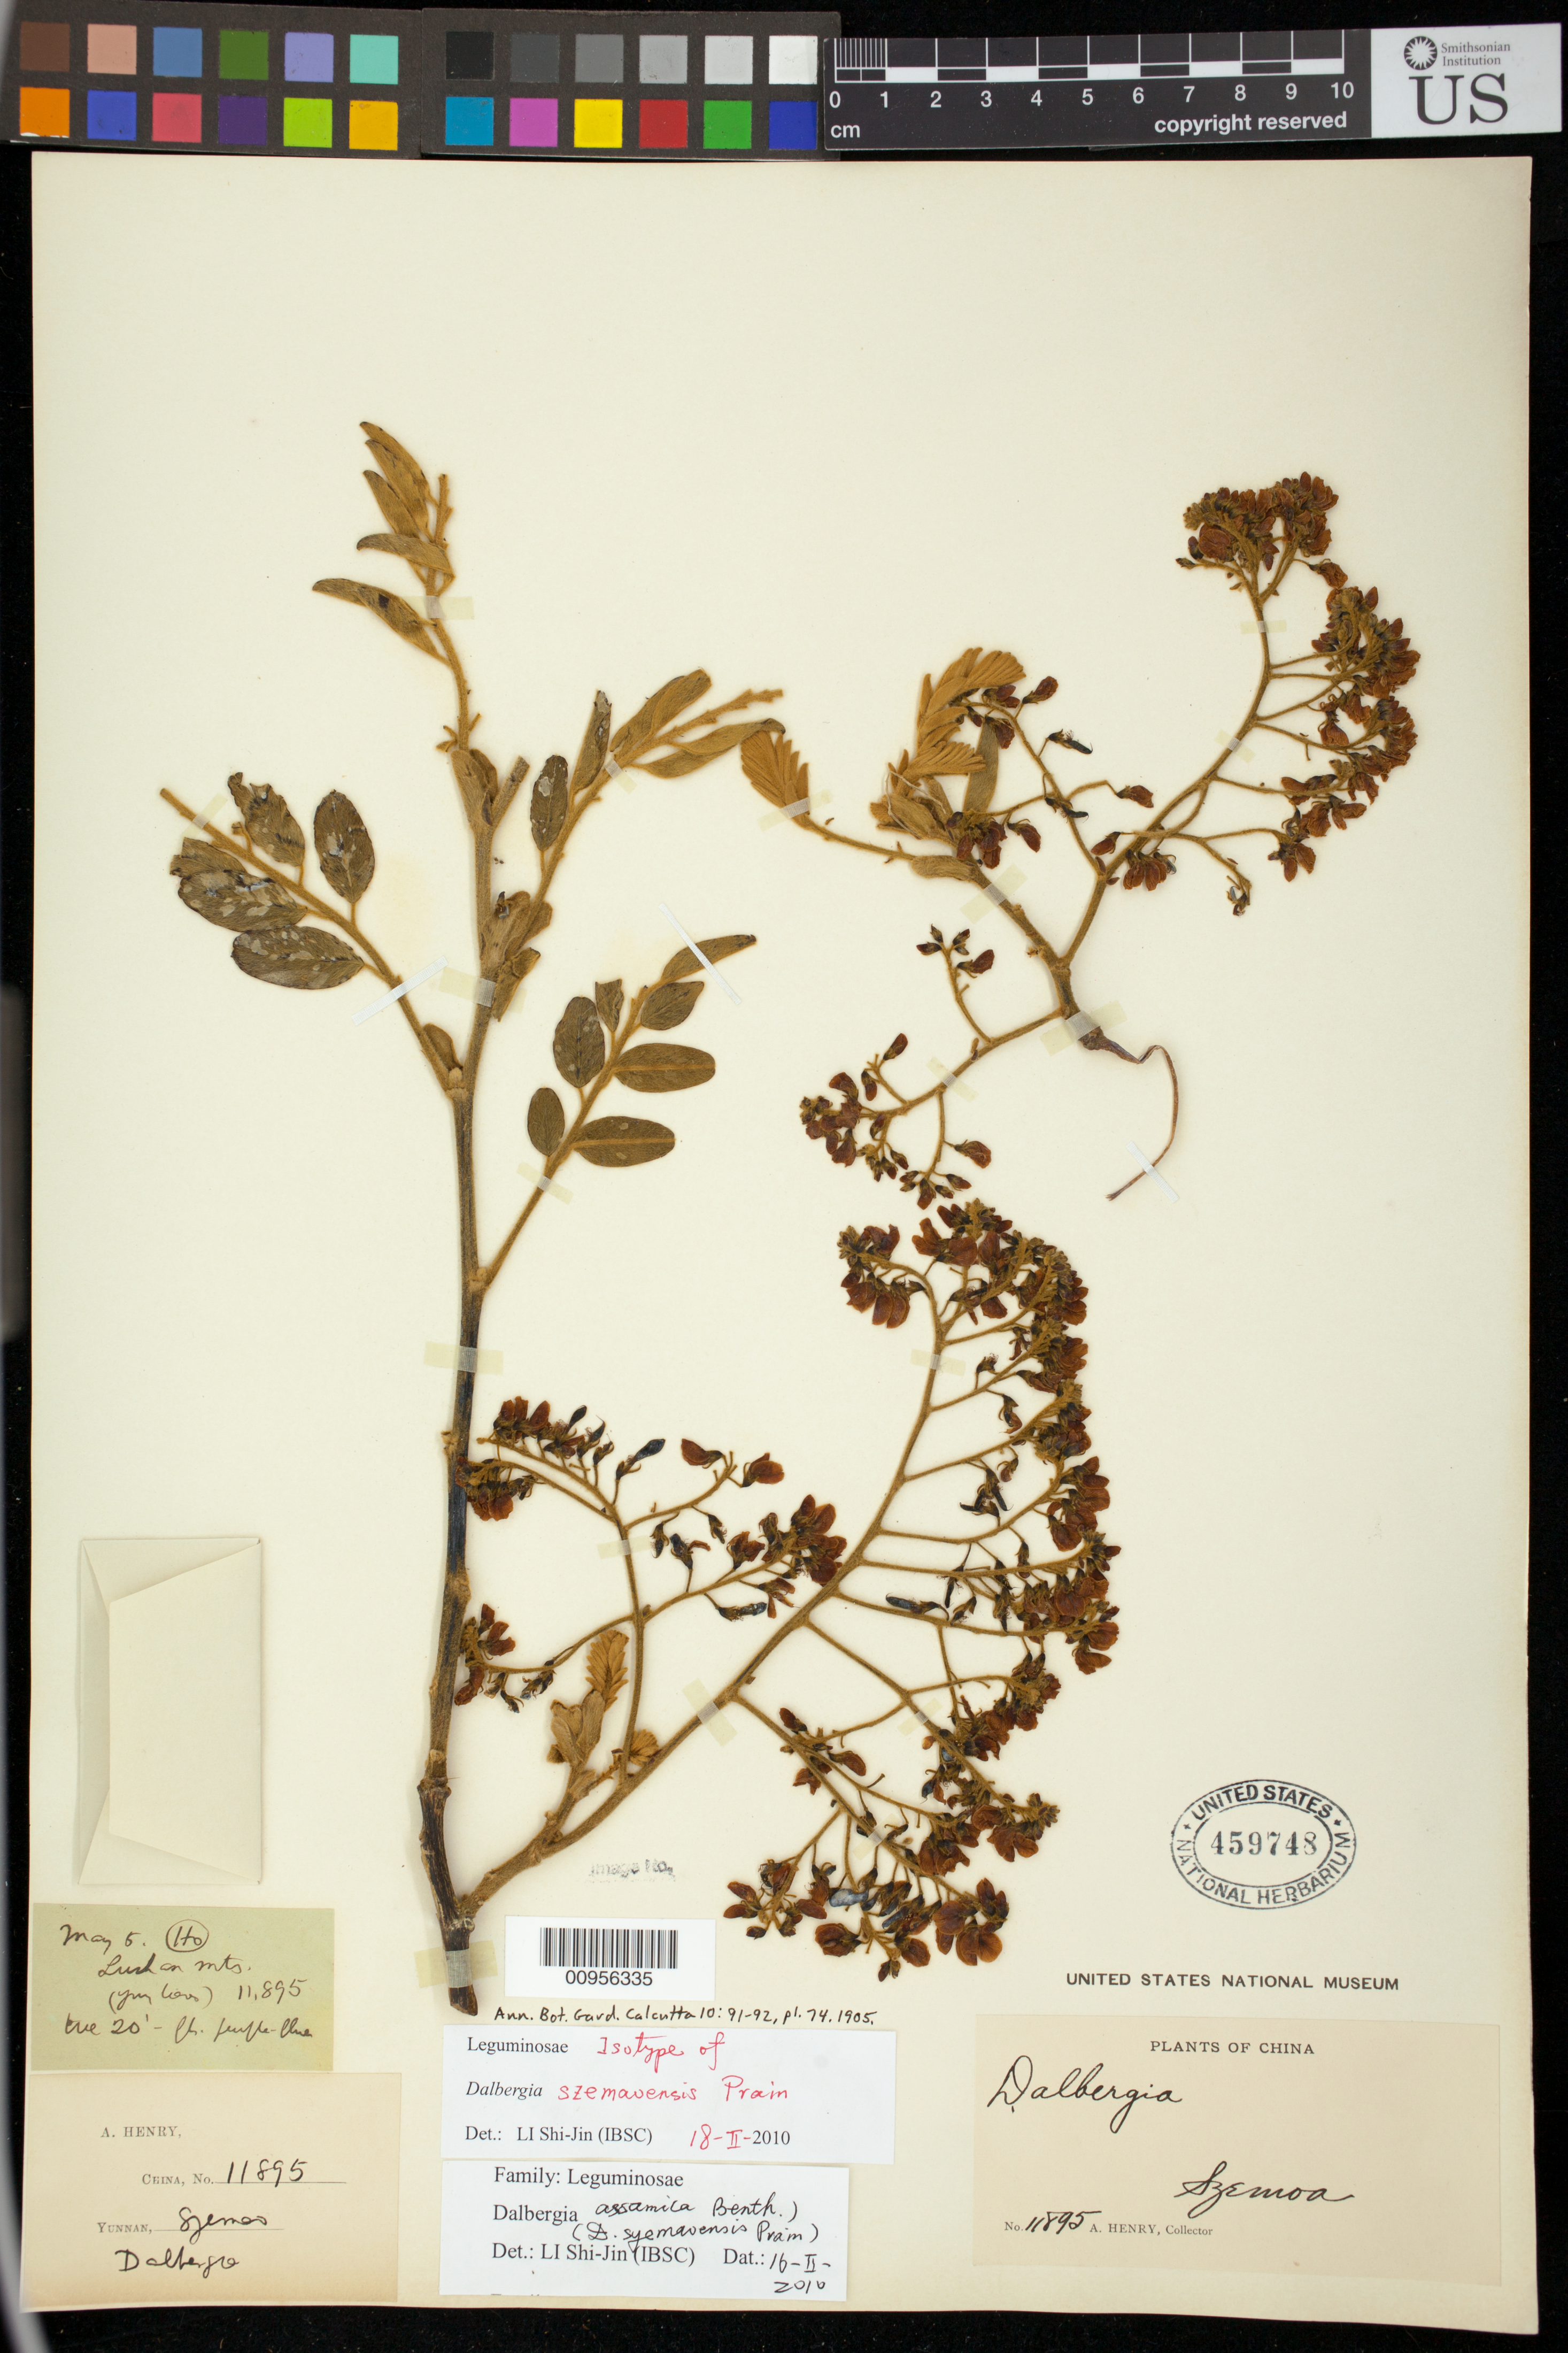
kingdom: Plantae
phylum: Tracheophyta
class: Magnoliopsida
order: Fabales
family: Fabaceae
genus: Dalbergia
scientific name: Dalbergia szemaoensis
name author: Prain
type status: Isotype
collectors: A. Henry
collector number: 11895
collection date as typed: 05 May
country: China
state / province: Yunnan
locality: Yunnan, Szemao.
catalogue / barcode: US 459748